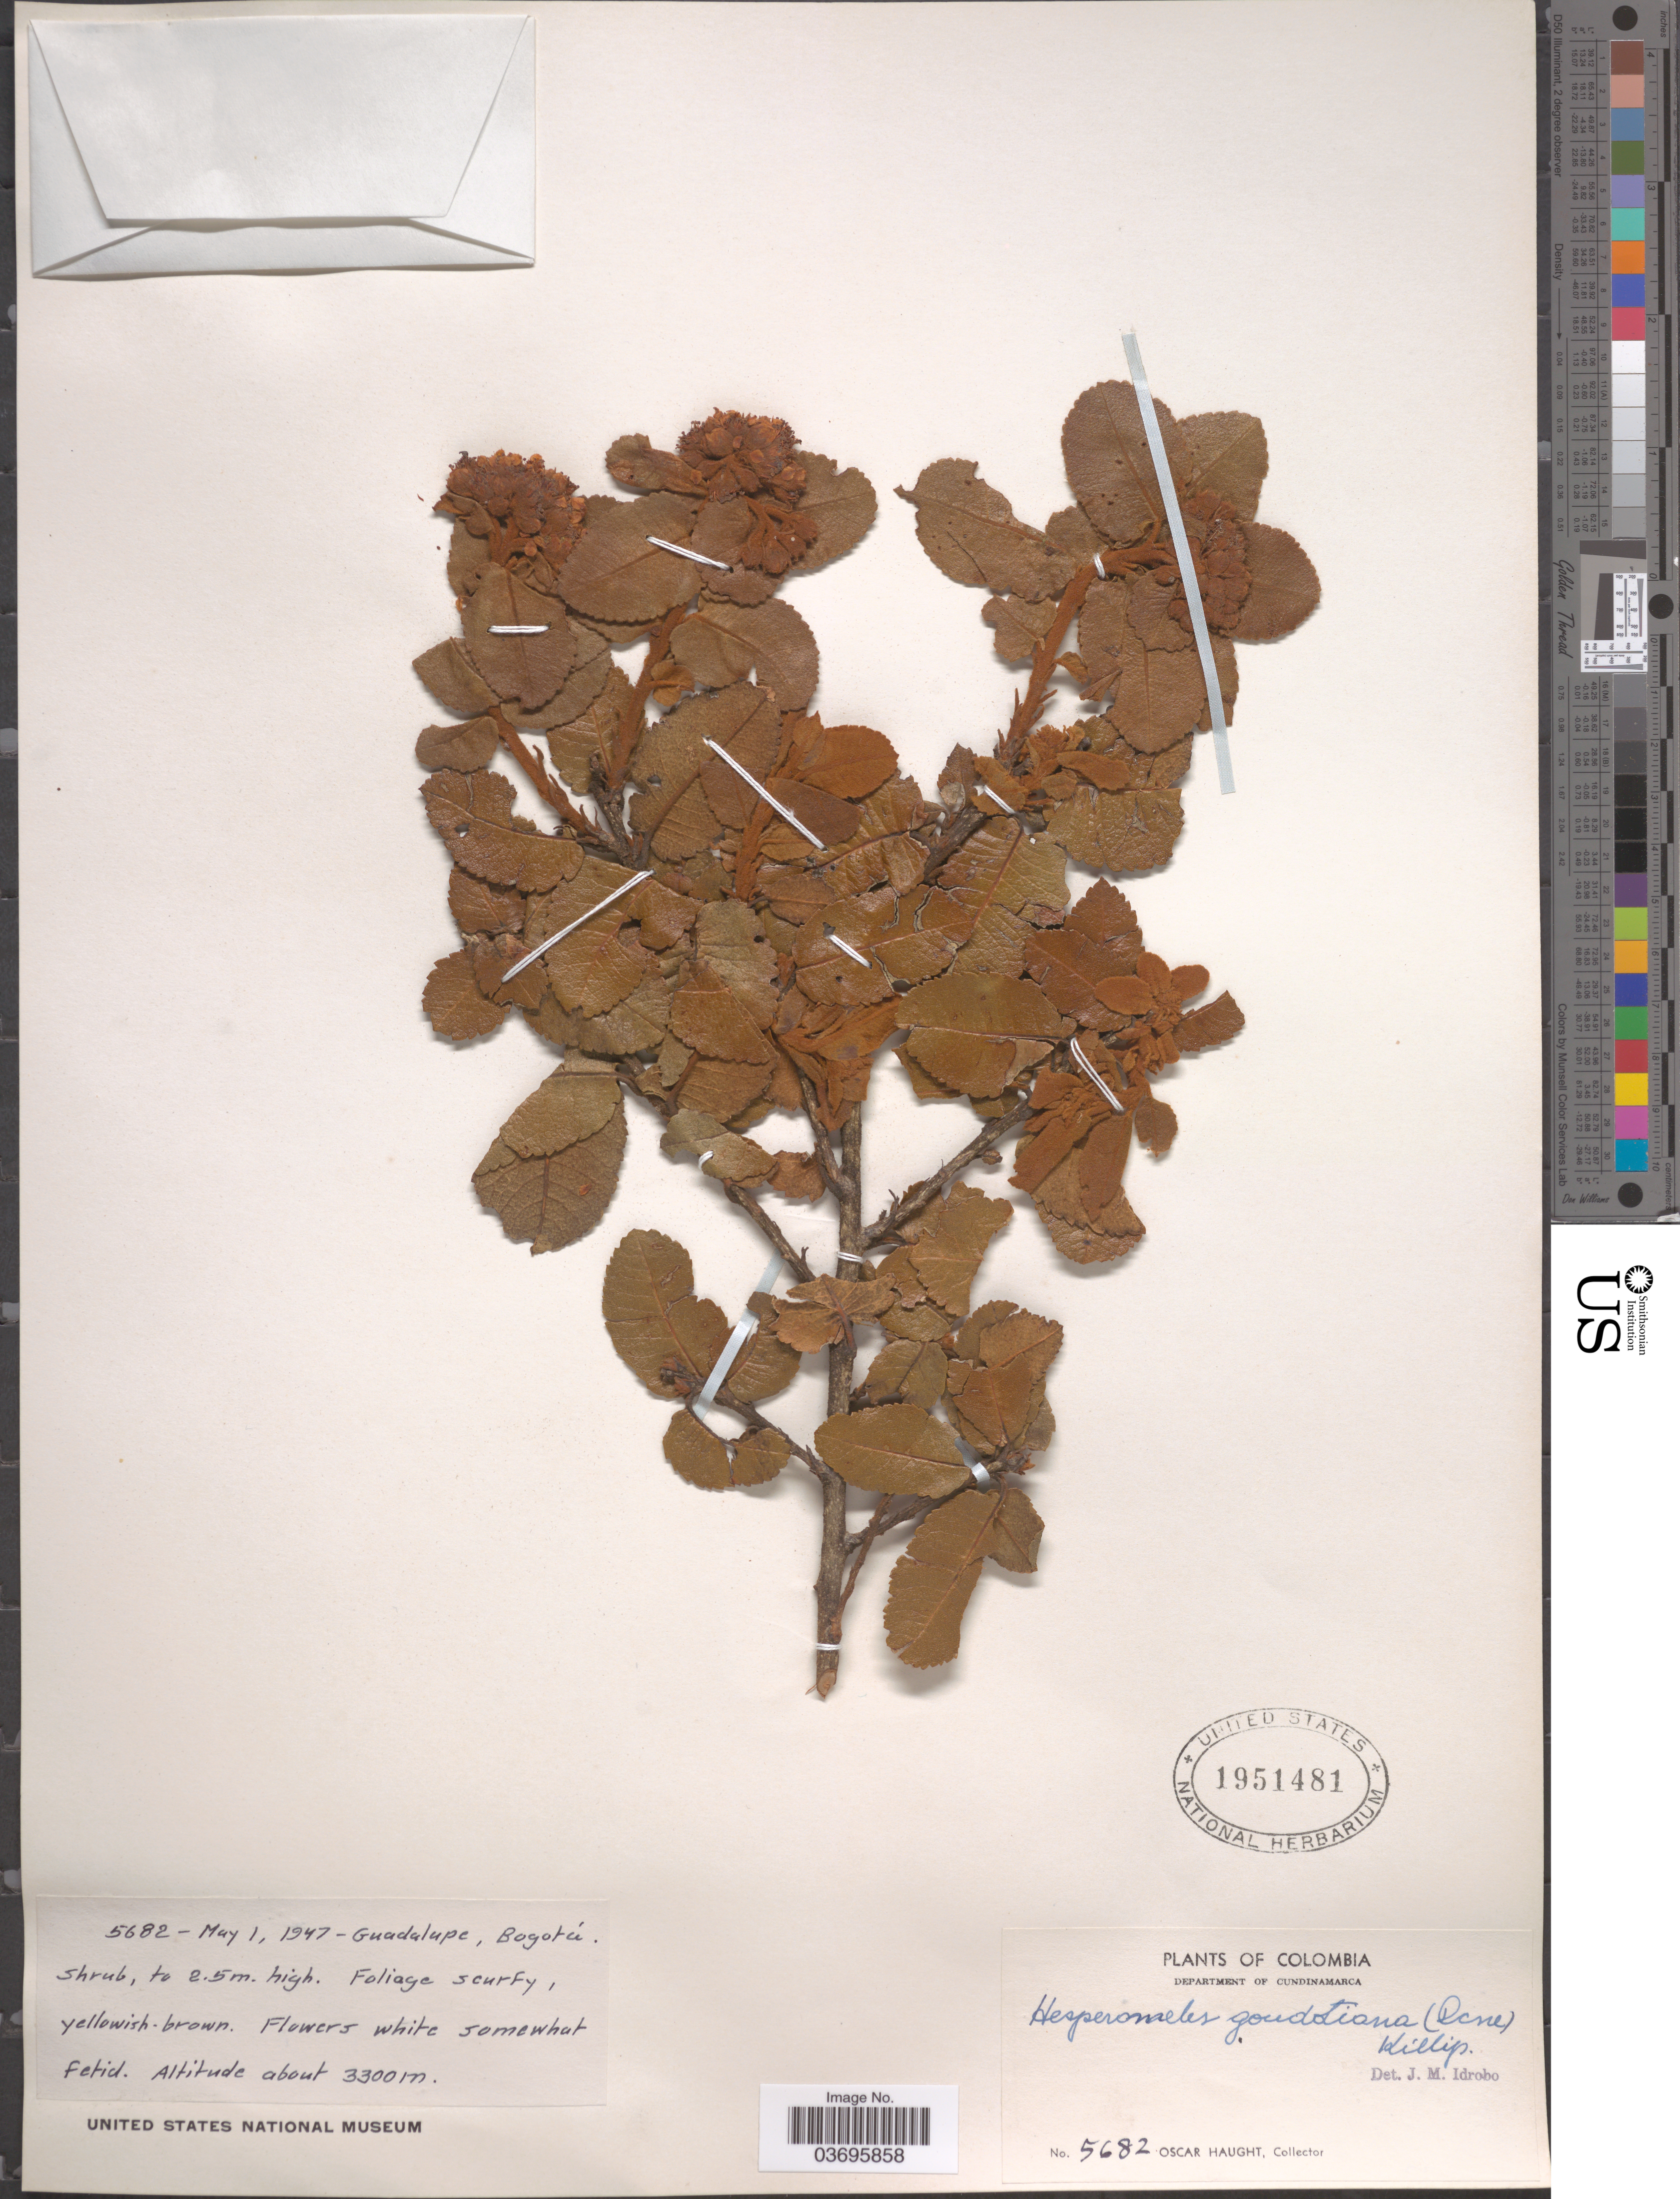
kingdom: Plantae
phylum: Tracheophyta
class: Magnoliopsida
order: Rosales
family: Rosaceae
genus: Hesperomeles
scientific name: Hesperomeles goudotiana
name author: Killip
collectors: O. L. Haught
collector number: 5682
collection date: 1947-05-01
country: Colombia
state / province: Cundinamarca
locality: Department of Cundinamarca. Guadalupe, Bogotá.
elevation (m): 3300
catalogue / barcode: US 1951481